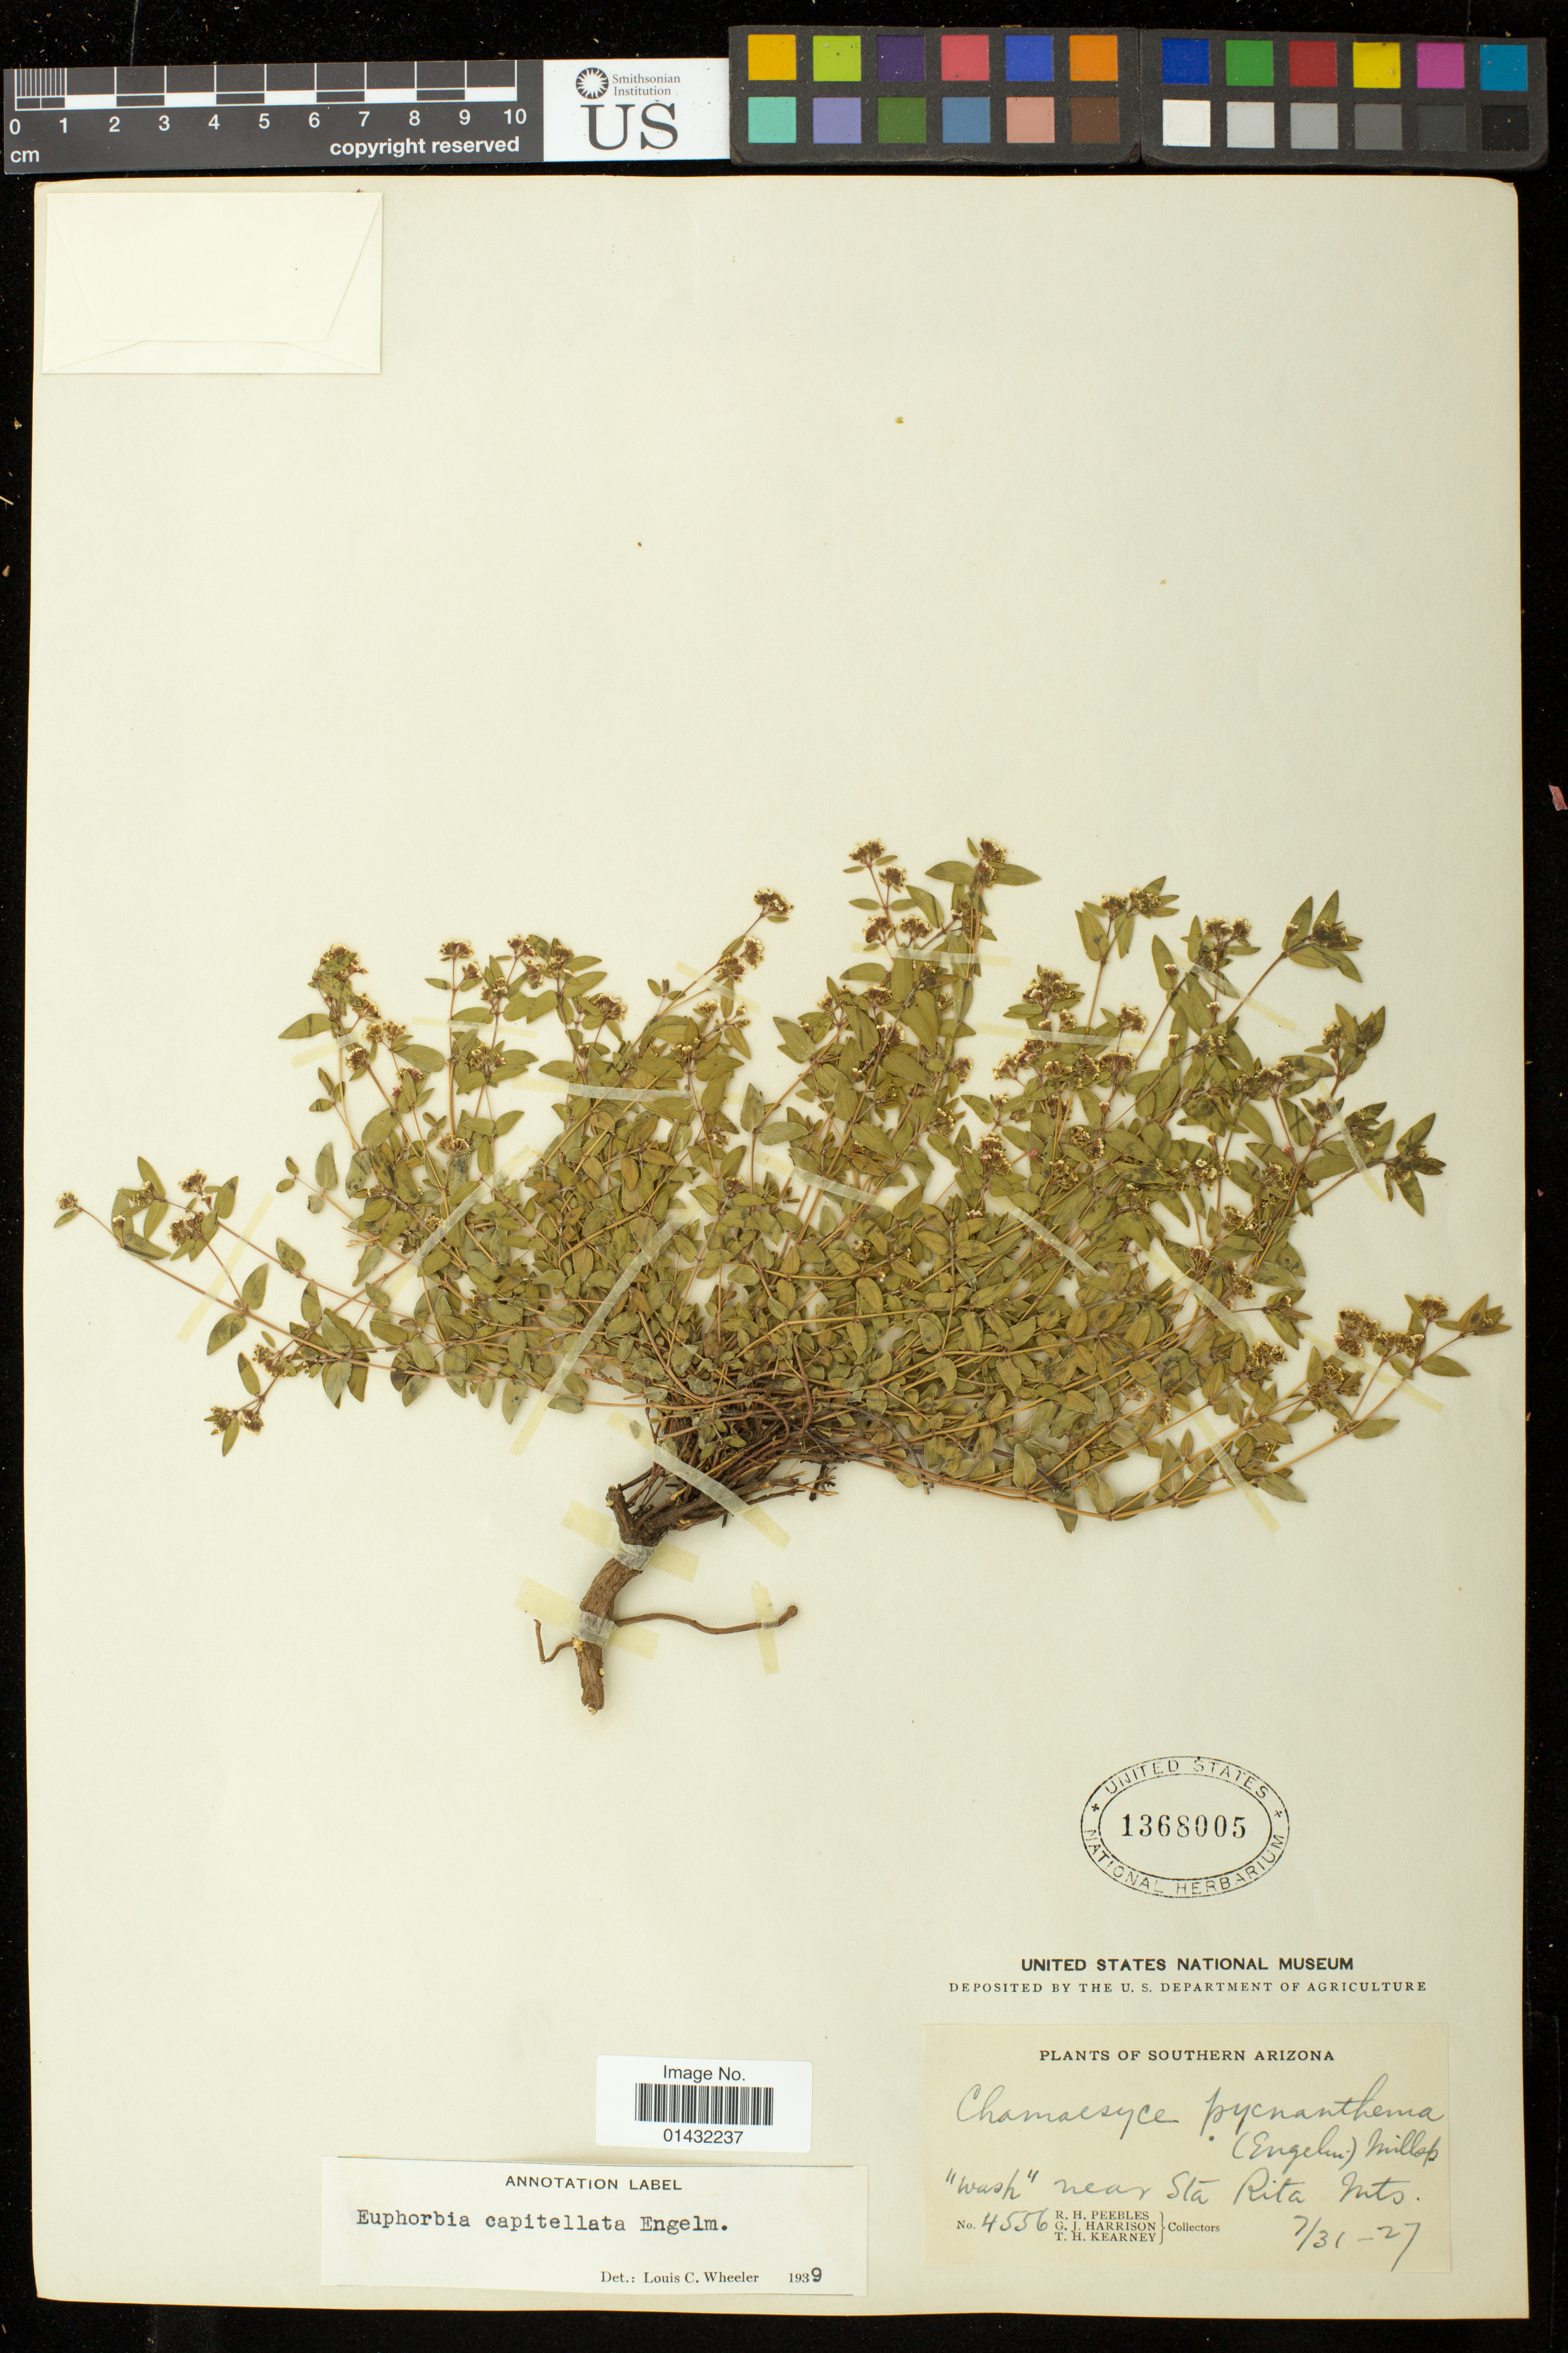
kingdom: Plantae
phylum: Tracheophyta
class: Magnoliopsida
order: Malpighiales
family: Euphorbiaceae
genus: Euphorbia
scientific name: Euphorbia capitellata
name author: Engelm. in Emory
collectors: R. H. Peebles, G. J. Harrison & T. H. Kearney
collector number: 4556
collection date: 1927-07-31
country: United States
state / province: Arizona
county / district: Santa Cruz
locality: "Wash" near Sta Rita Mts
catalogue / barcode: US 1368005